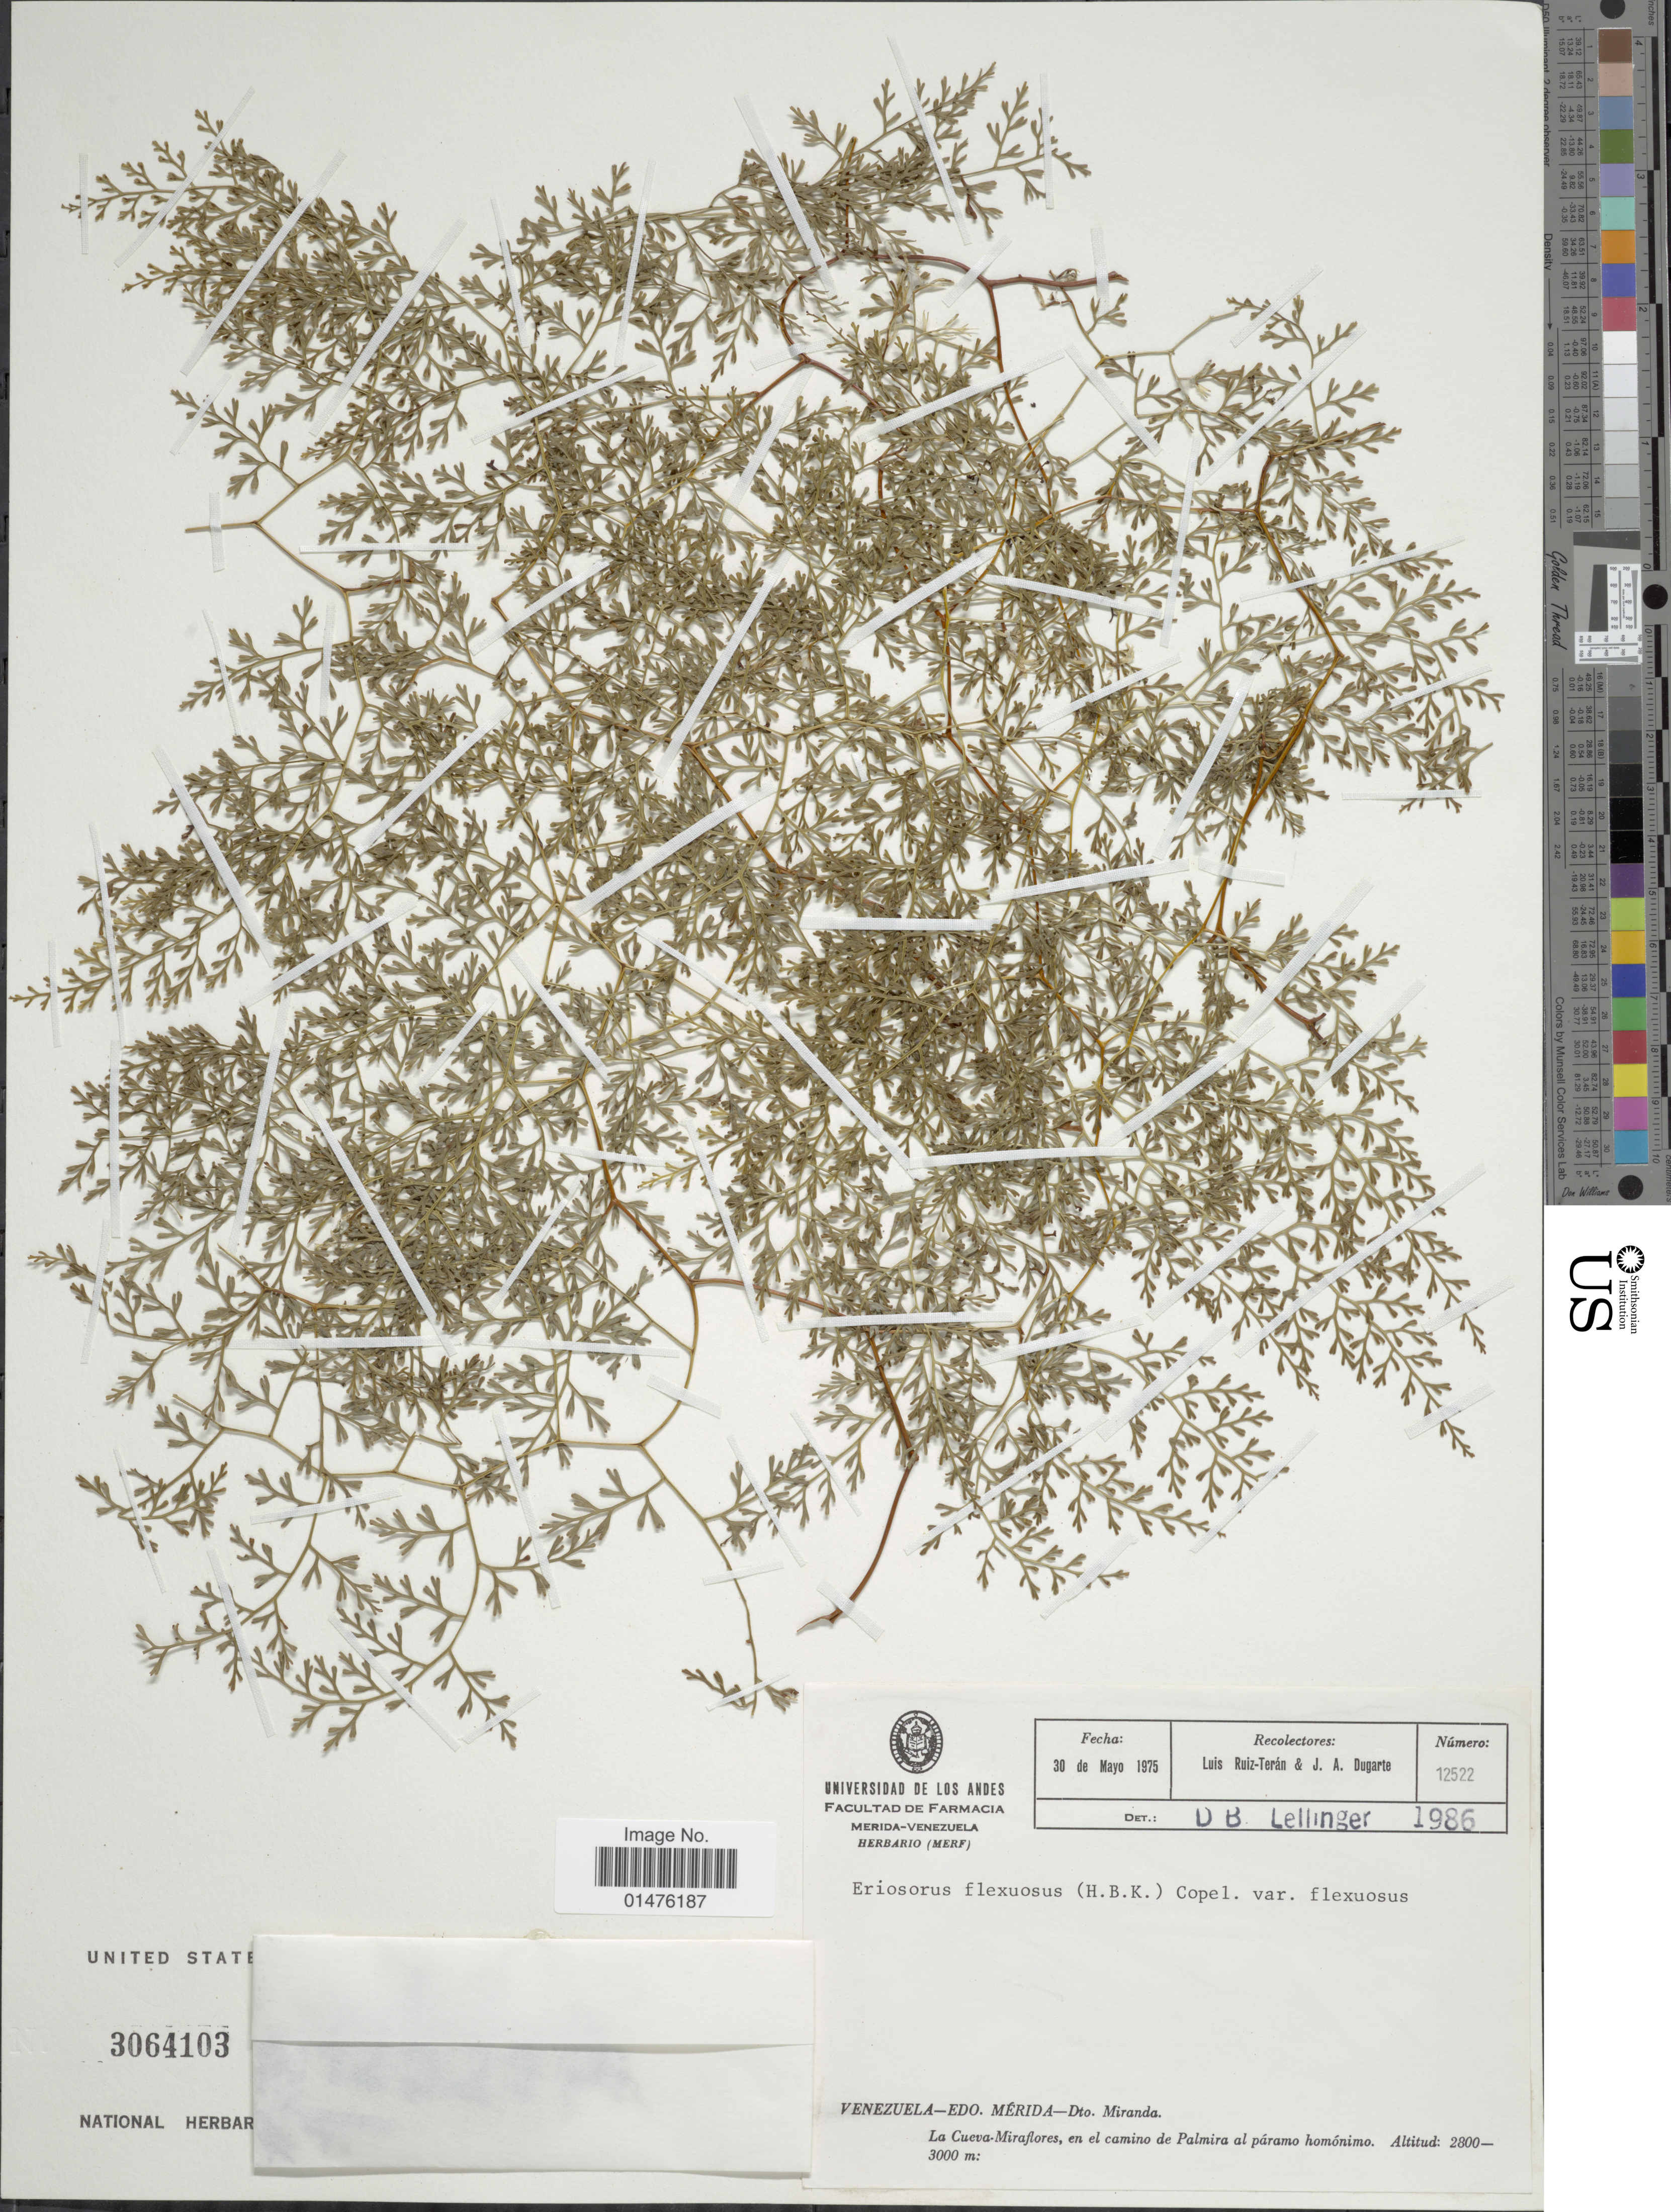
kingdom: Plantae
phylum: Tracheophyta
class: Polypodiopsida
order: Polypodiales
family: Pteridaceae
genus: Jamesonia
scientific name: Jamesonia flexuosa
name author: (Humb. & Bonpl.) Christenh.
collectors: L. Teran & J. Dugarte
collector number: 12522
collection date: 1975-05-30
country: Venezuela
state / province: Mérida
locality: Edo Mérida-Dto Miranda. La Cueva-Miraflores, en el camino de Palmira al páramo homónimo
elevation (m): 2800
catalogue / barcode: US 3064103